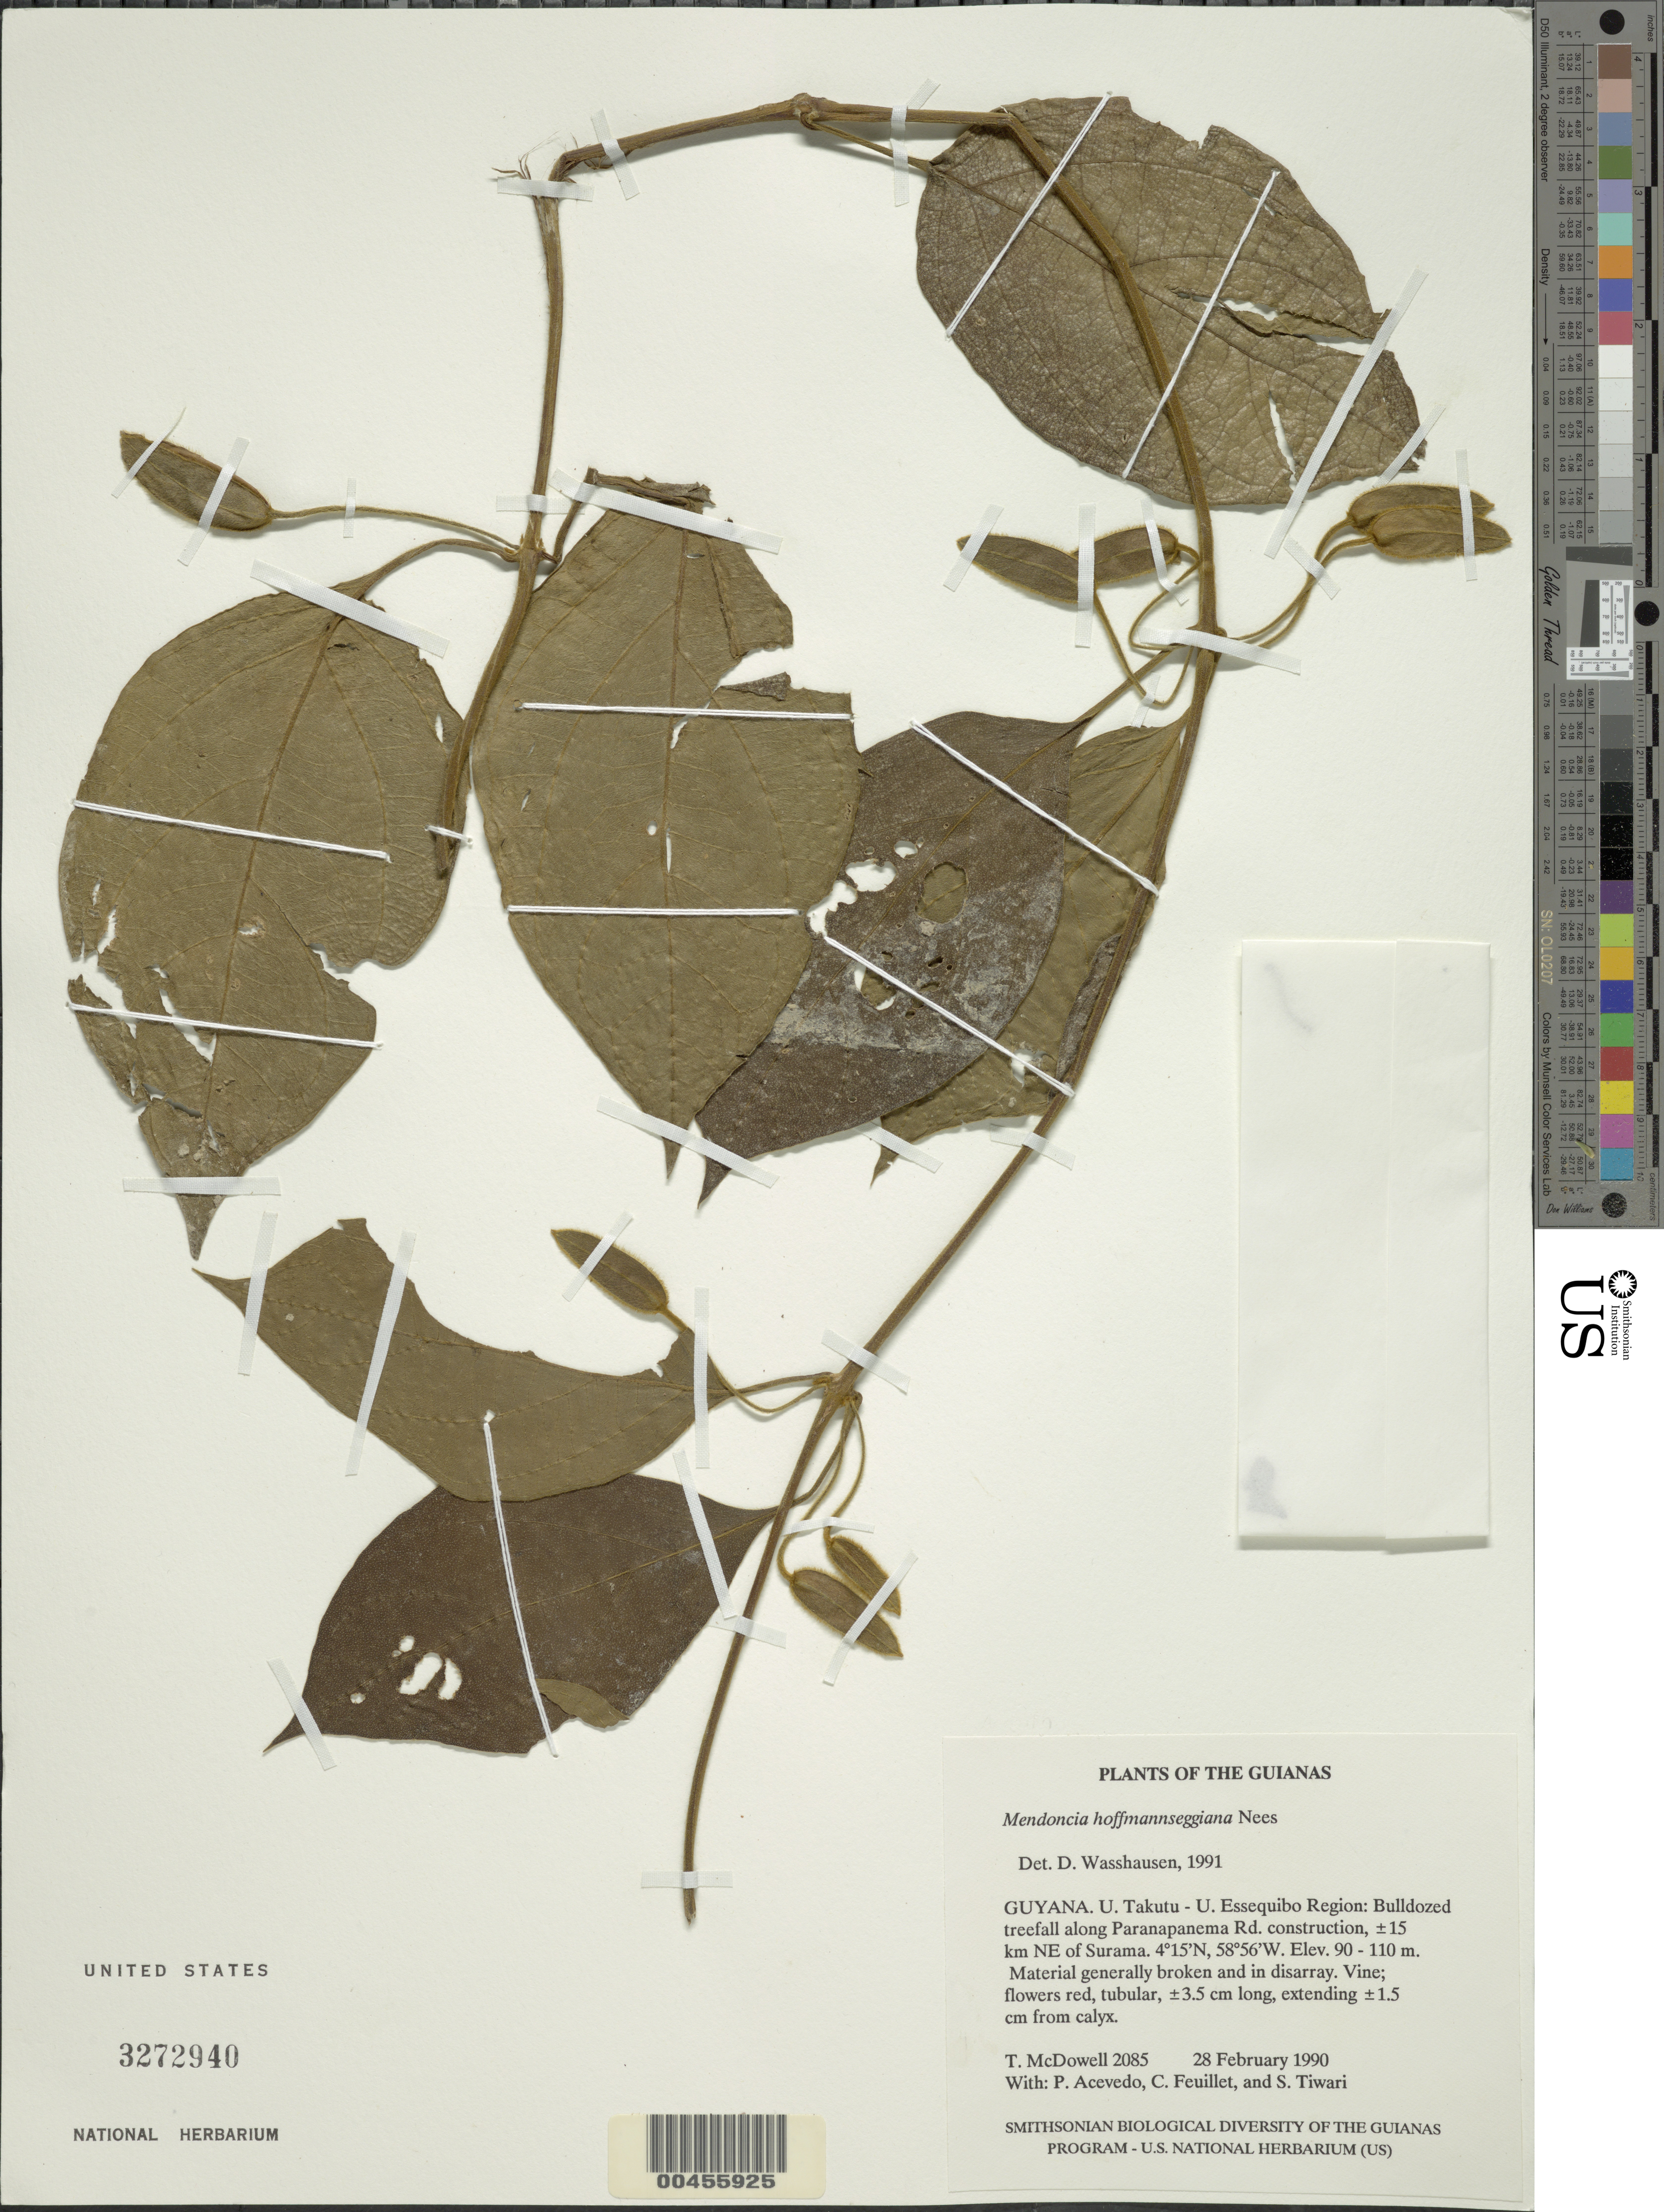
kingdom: Plantae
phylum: Tracheophyta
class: Magnoliopsida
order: Lamiales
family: Acanthaceae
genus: Mendoncia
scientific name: Mendoncia hoffmannseggiana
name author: Nees in DC.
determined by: Wasshausen, Dieter C., (BOT), Smithsonian Institution - National Museum of Natural History (UNITED STATES)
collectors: T. McDowell, P. Acevedo-Rodr., C. Feuillet & S. Tiwari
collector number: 2085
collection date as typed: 28 February 1990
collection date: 1990-02-28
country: Guyana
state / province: Potaro-Siparuni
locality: Along Paranapanema Rd. construction, ±15 km NE of Surama. Iwokrama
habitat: Bulldozed treefall. Material generally broken and in disarray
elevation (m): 90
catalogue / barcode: US 3272940